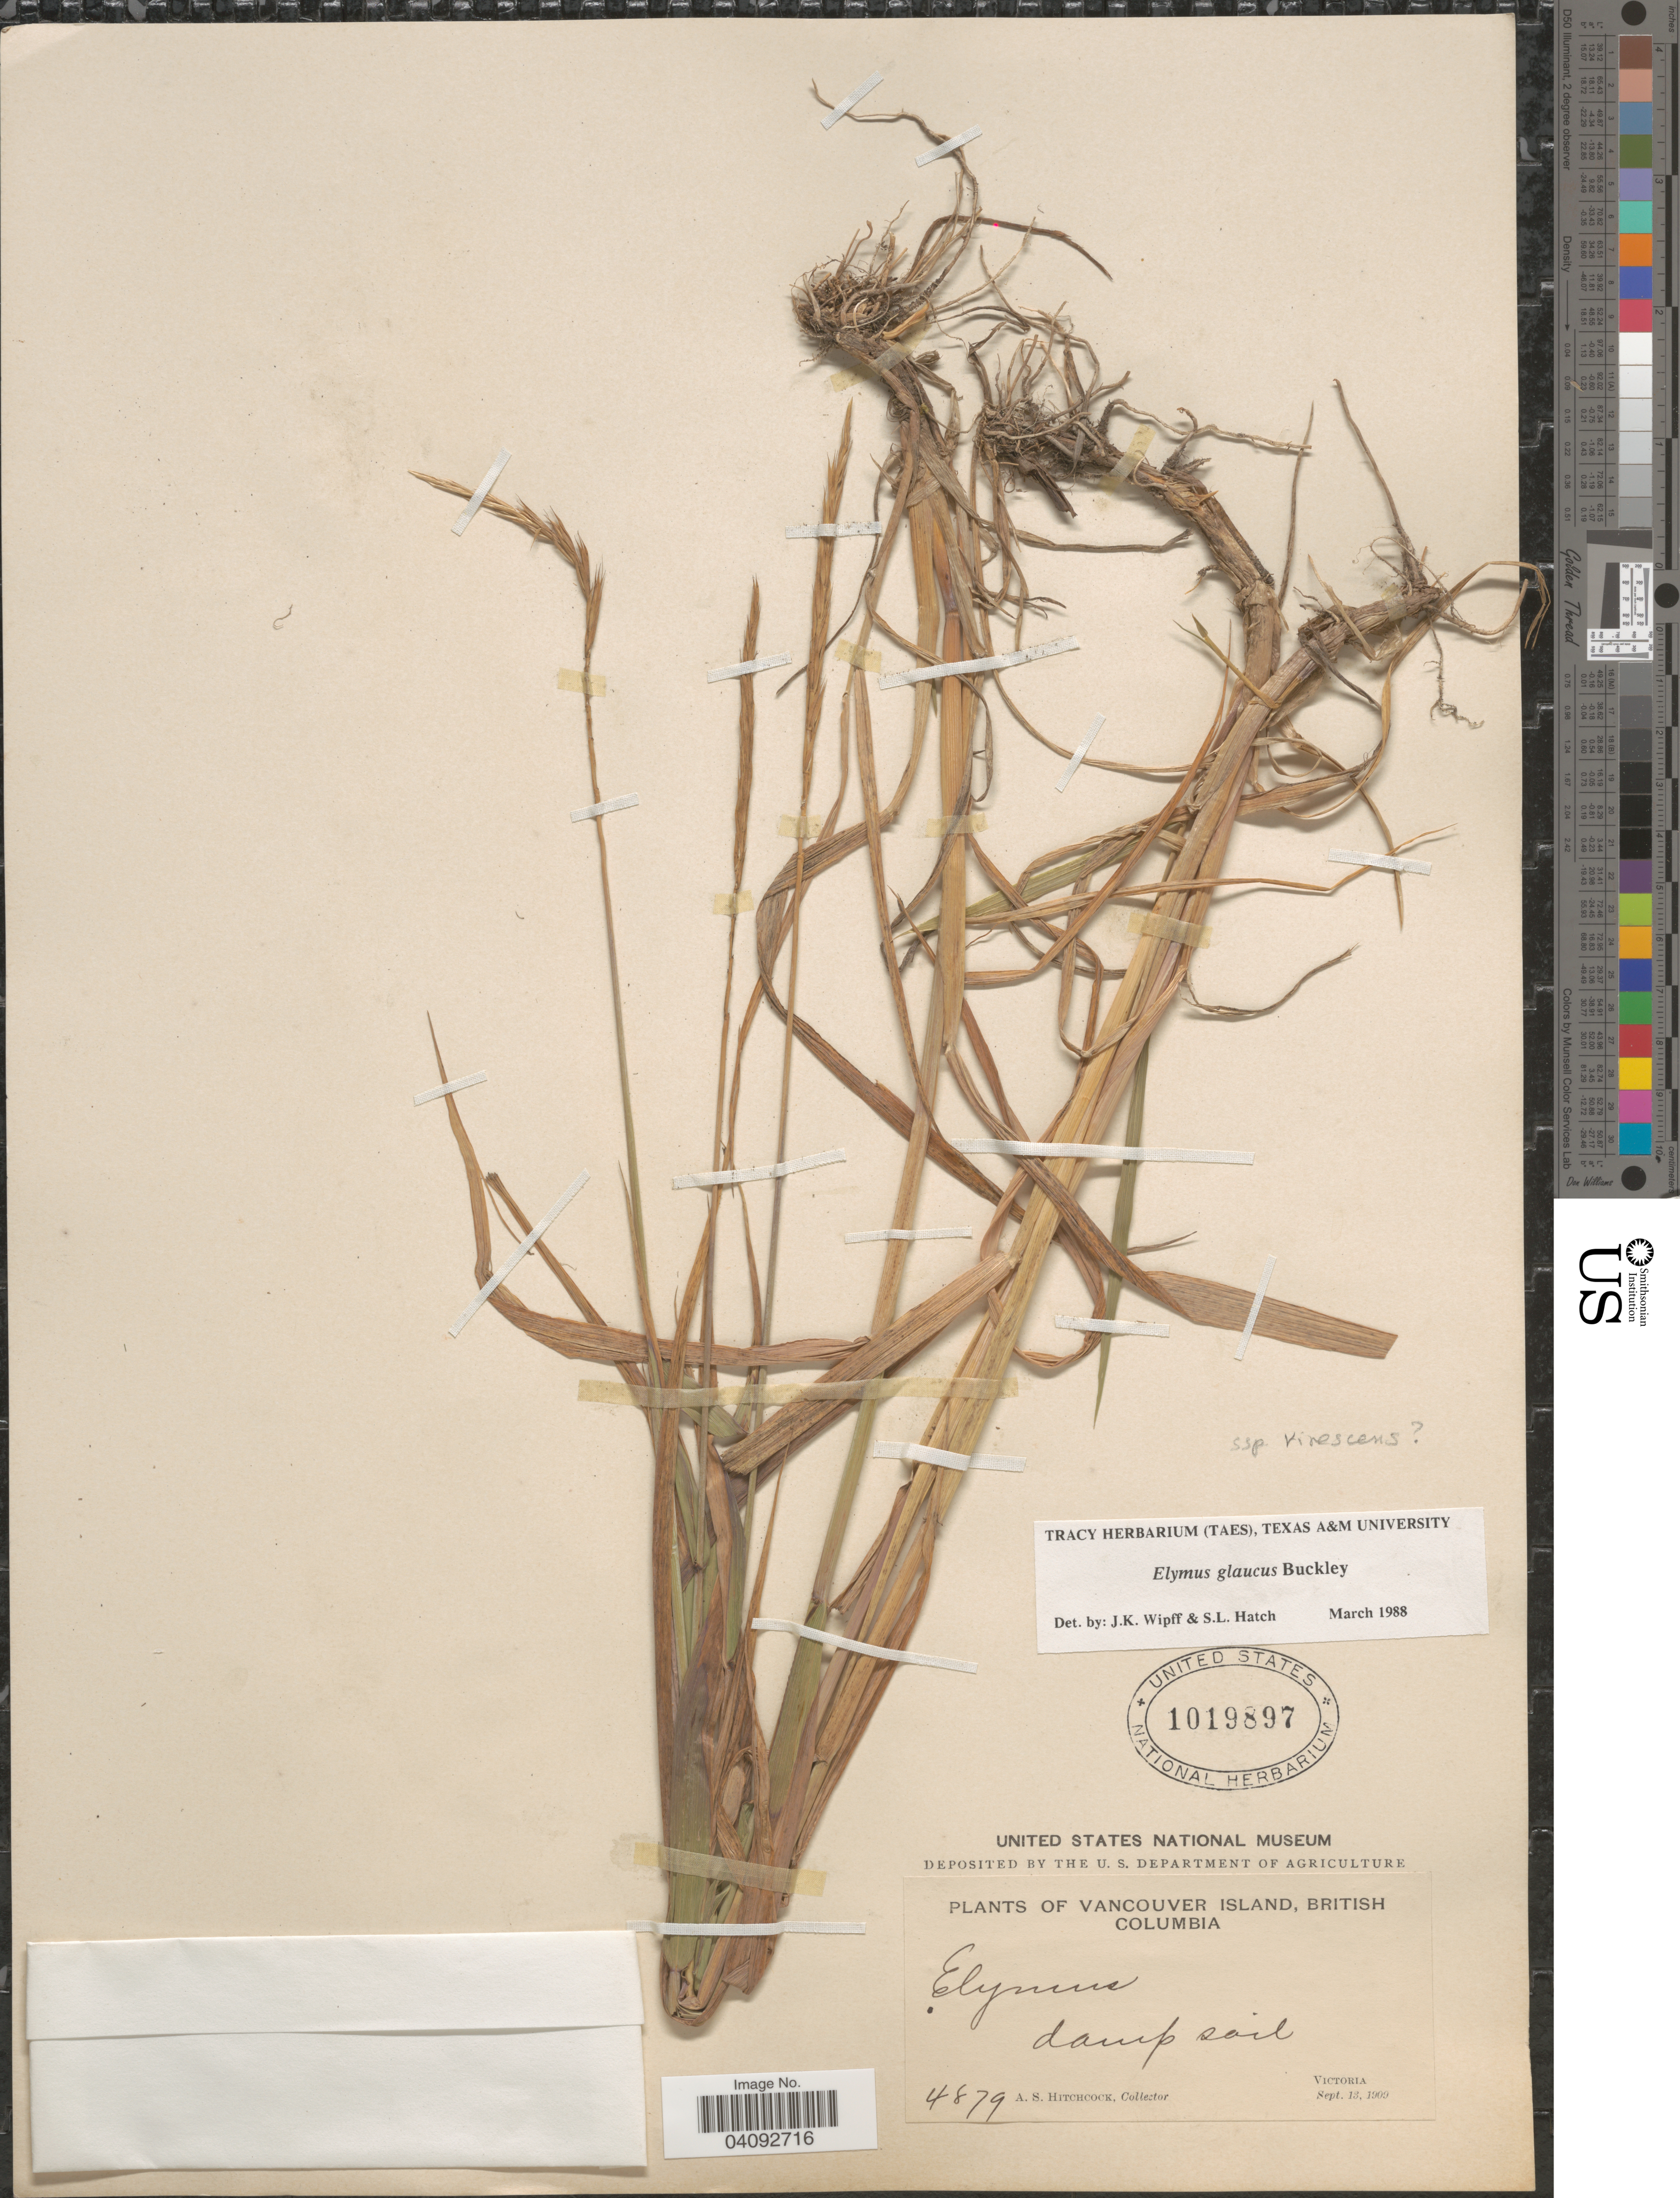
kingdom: Plantae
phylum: Tracheophyta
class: Liliopsida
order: Poales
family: Poaceae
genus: Elymus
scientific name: Elymus glabriflorus var. glabriflorus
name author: (Vasey ex L.H. Dewey) Scribn. & C.R. Ball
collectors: A. S. Hitchcock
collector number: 4879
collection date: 1909-09-13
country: Canada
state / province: British Columbia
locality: Vancouver Island. Damp soil. Victoria.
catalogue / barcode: US 1019897